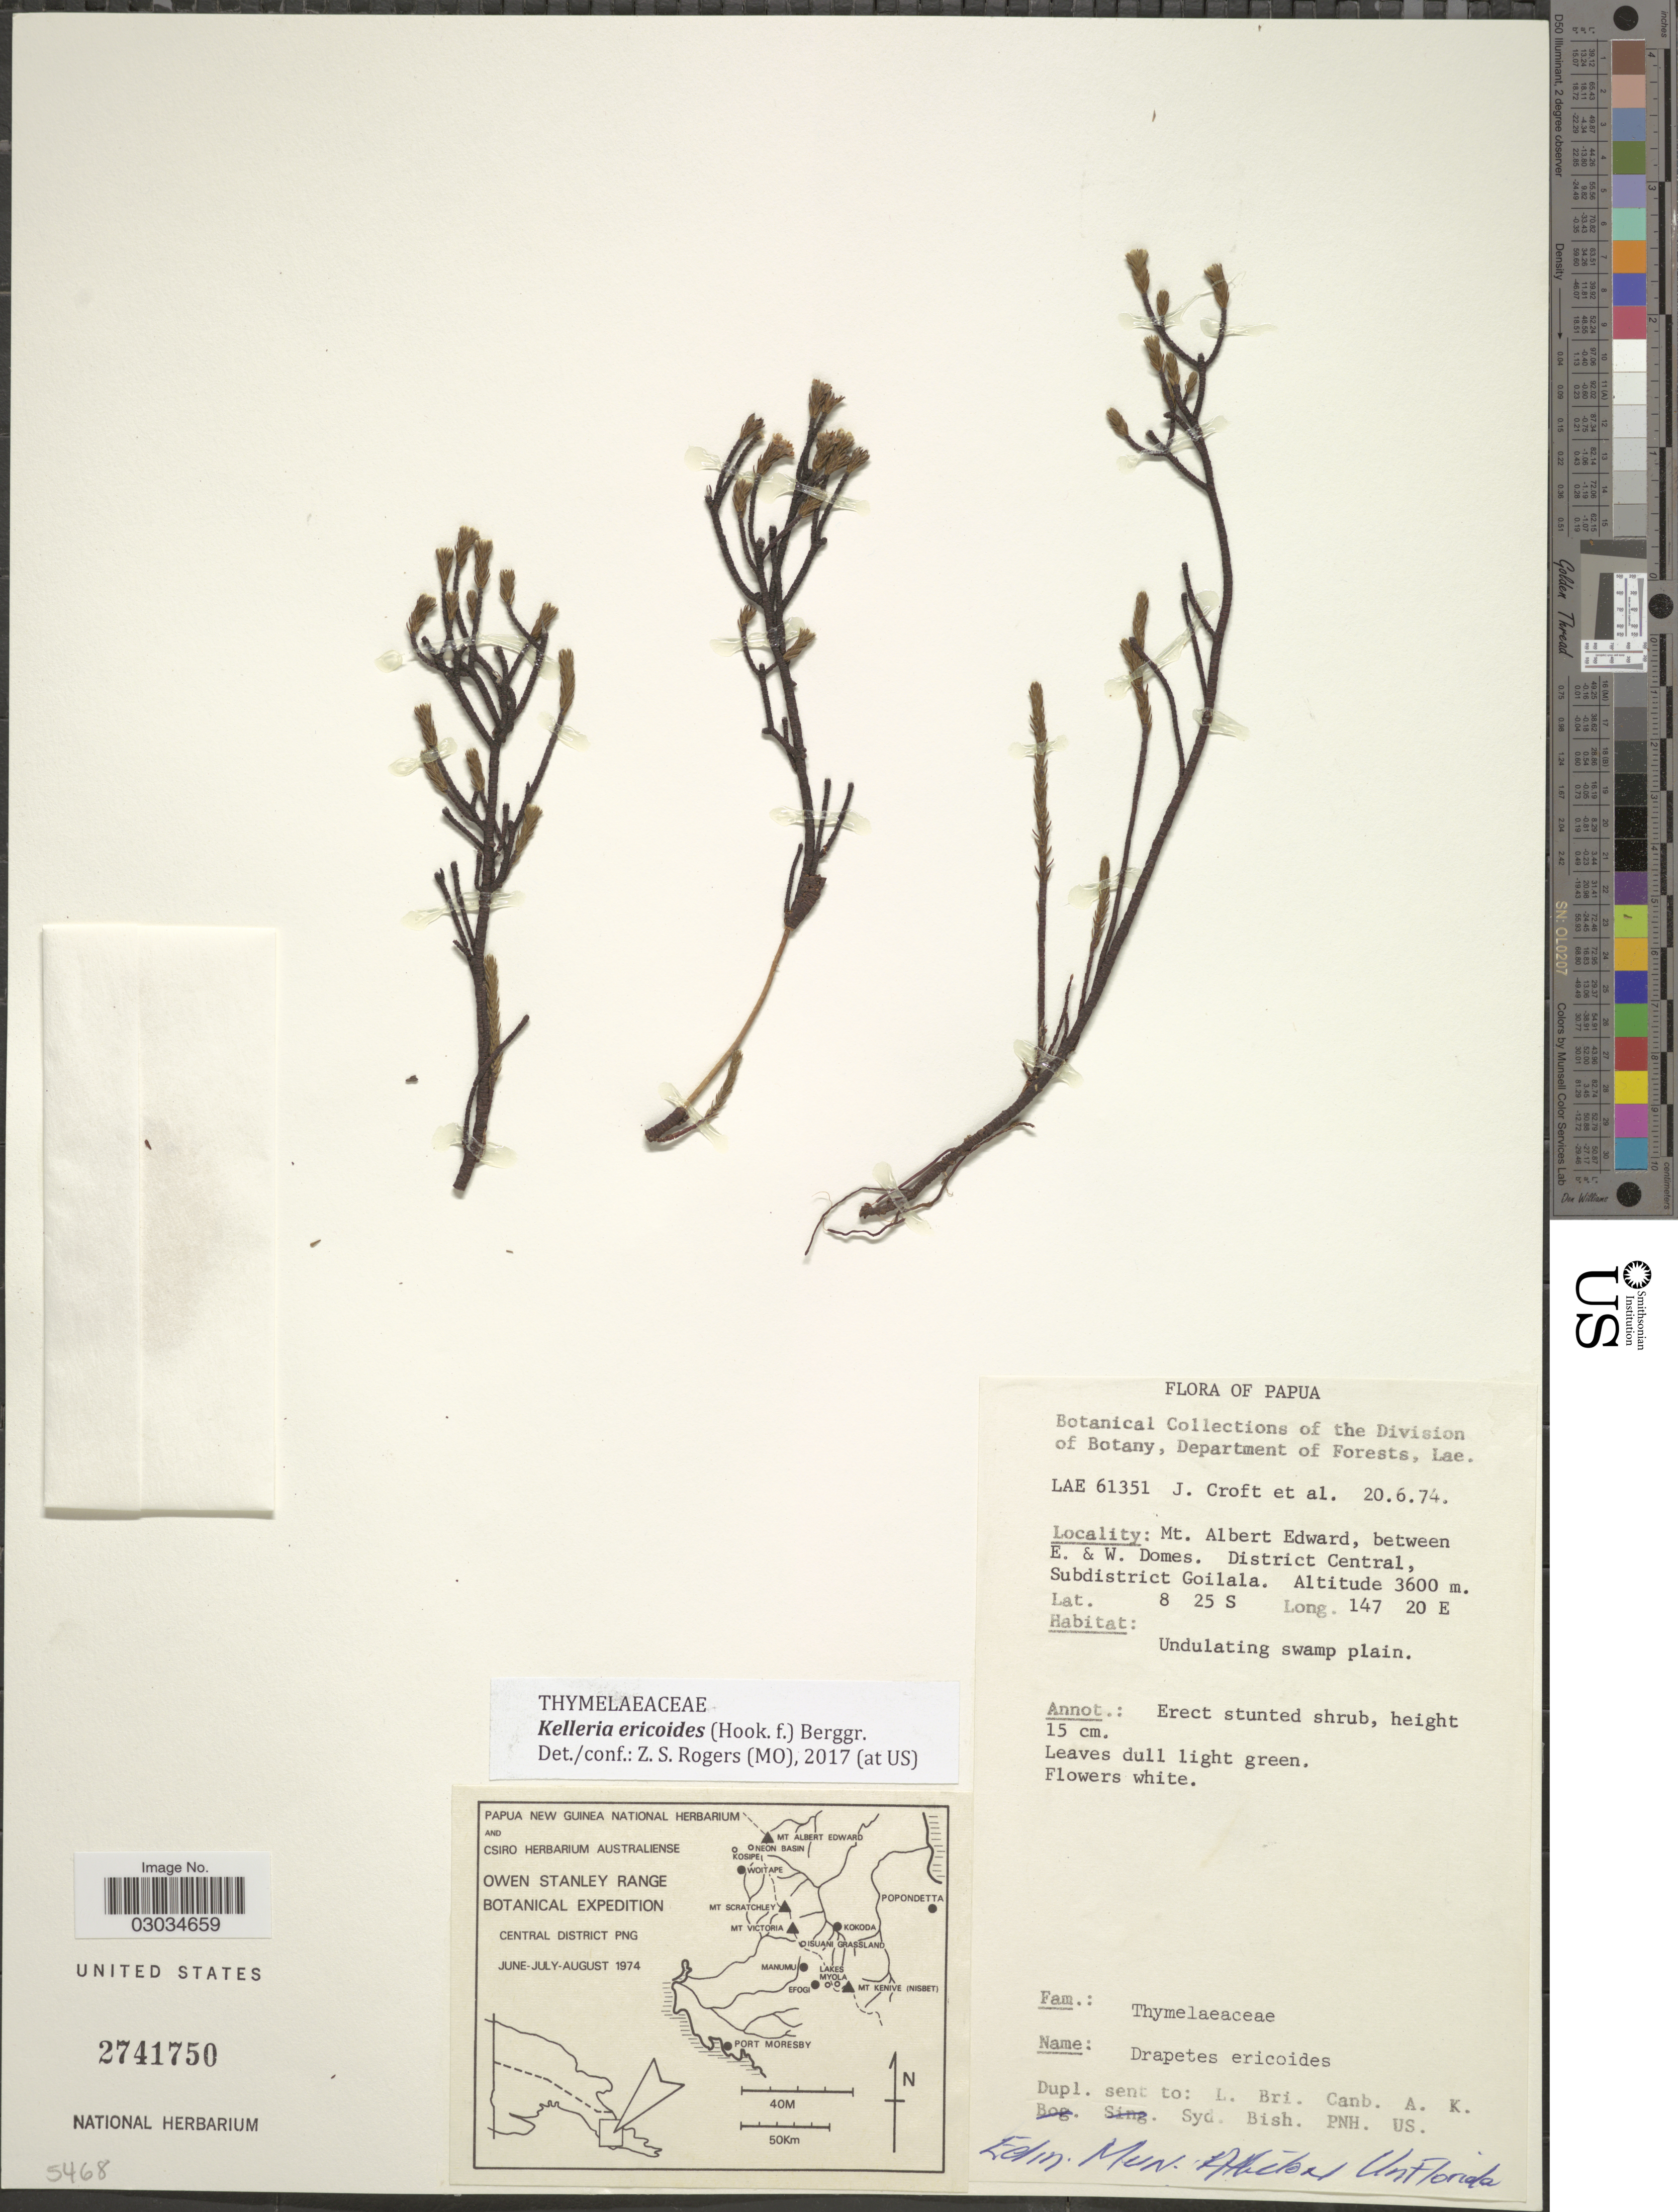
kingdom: Plantae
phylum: Tracheophyta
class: Magnoliopsida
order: Malvales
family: Thymelaeaceae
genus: Kelleria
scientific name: Kelleria ericoides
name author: (Hook. f.) Berggr.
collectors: J. Croft & et al.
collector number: LAE 61351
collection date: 1974-06-20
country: Papua New Guinea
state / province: Central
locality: Papua. Mt. Albert Edward, between E. & W. Domes. District Central, Subdistrict Goilala.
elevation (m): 3600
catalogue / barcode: US 2741750